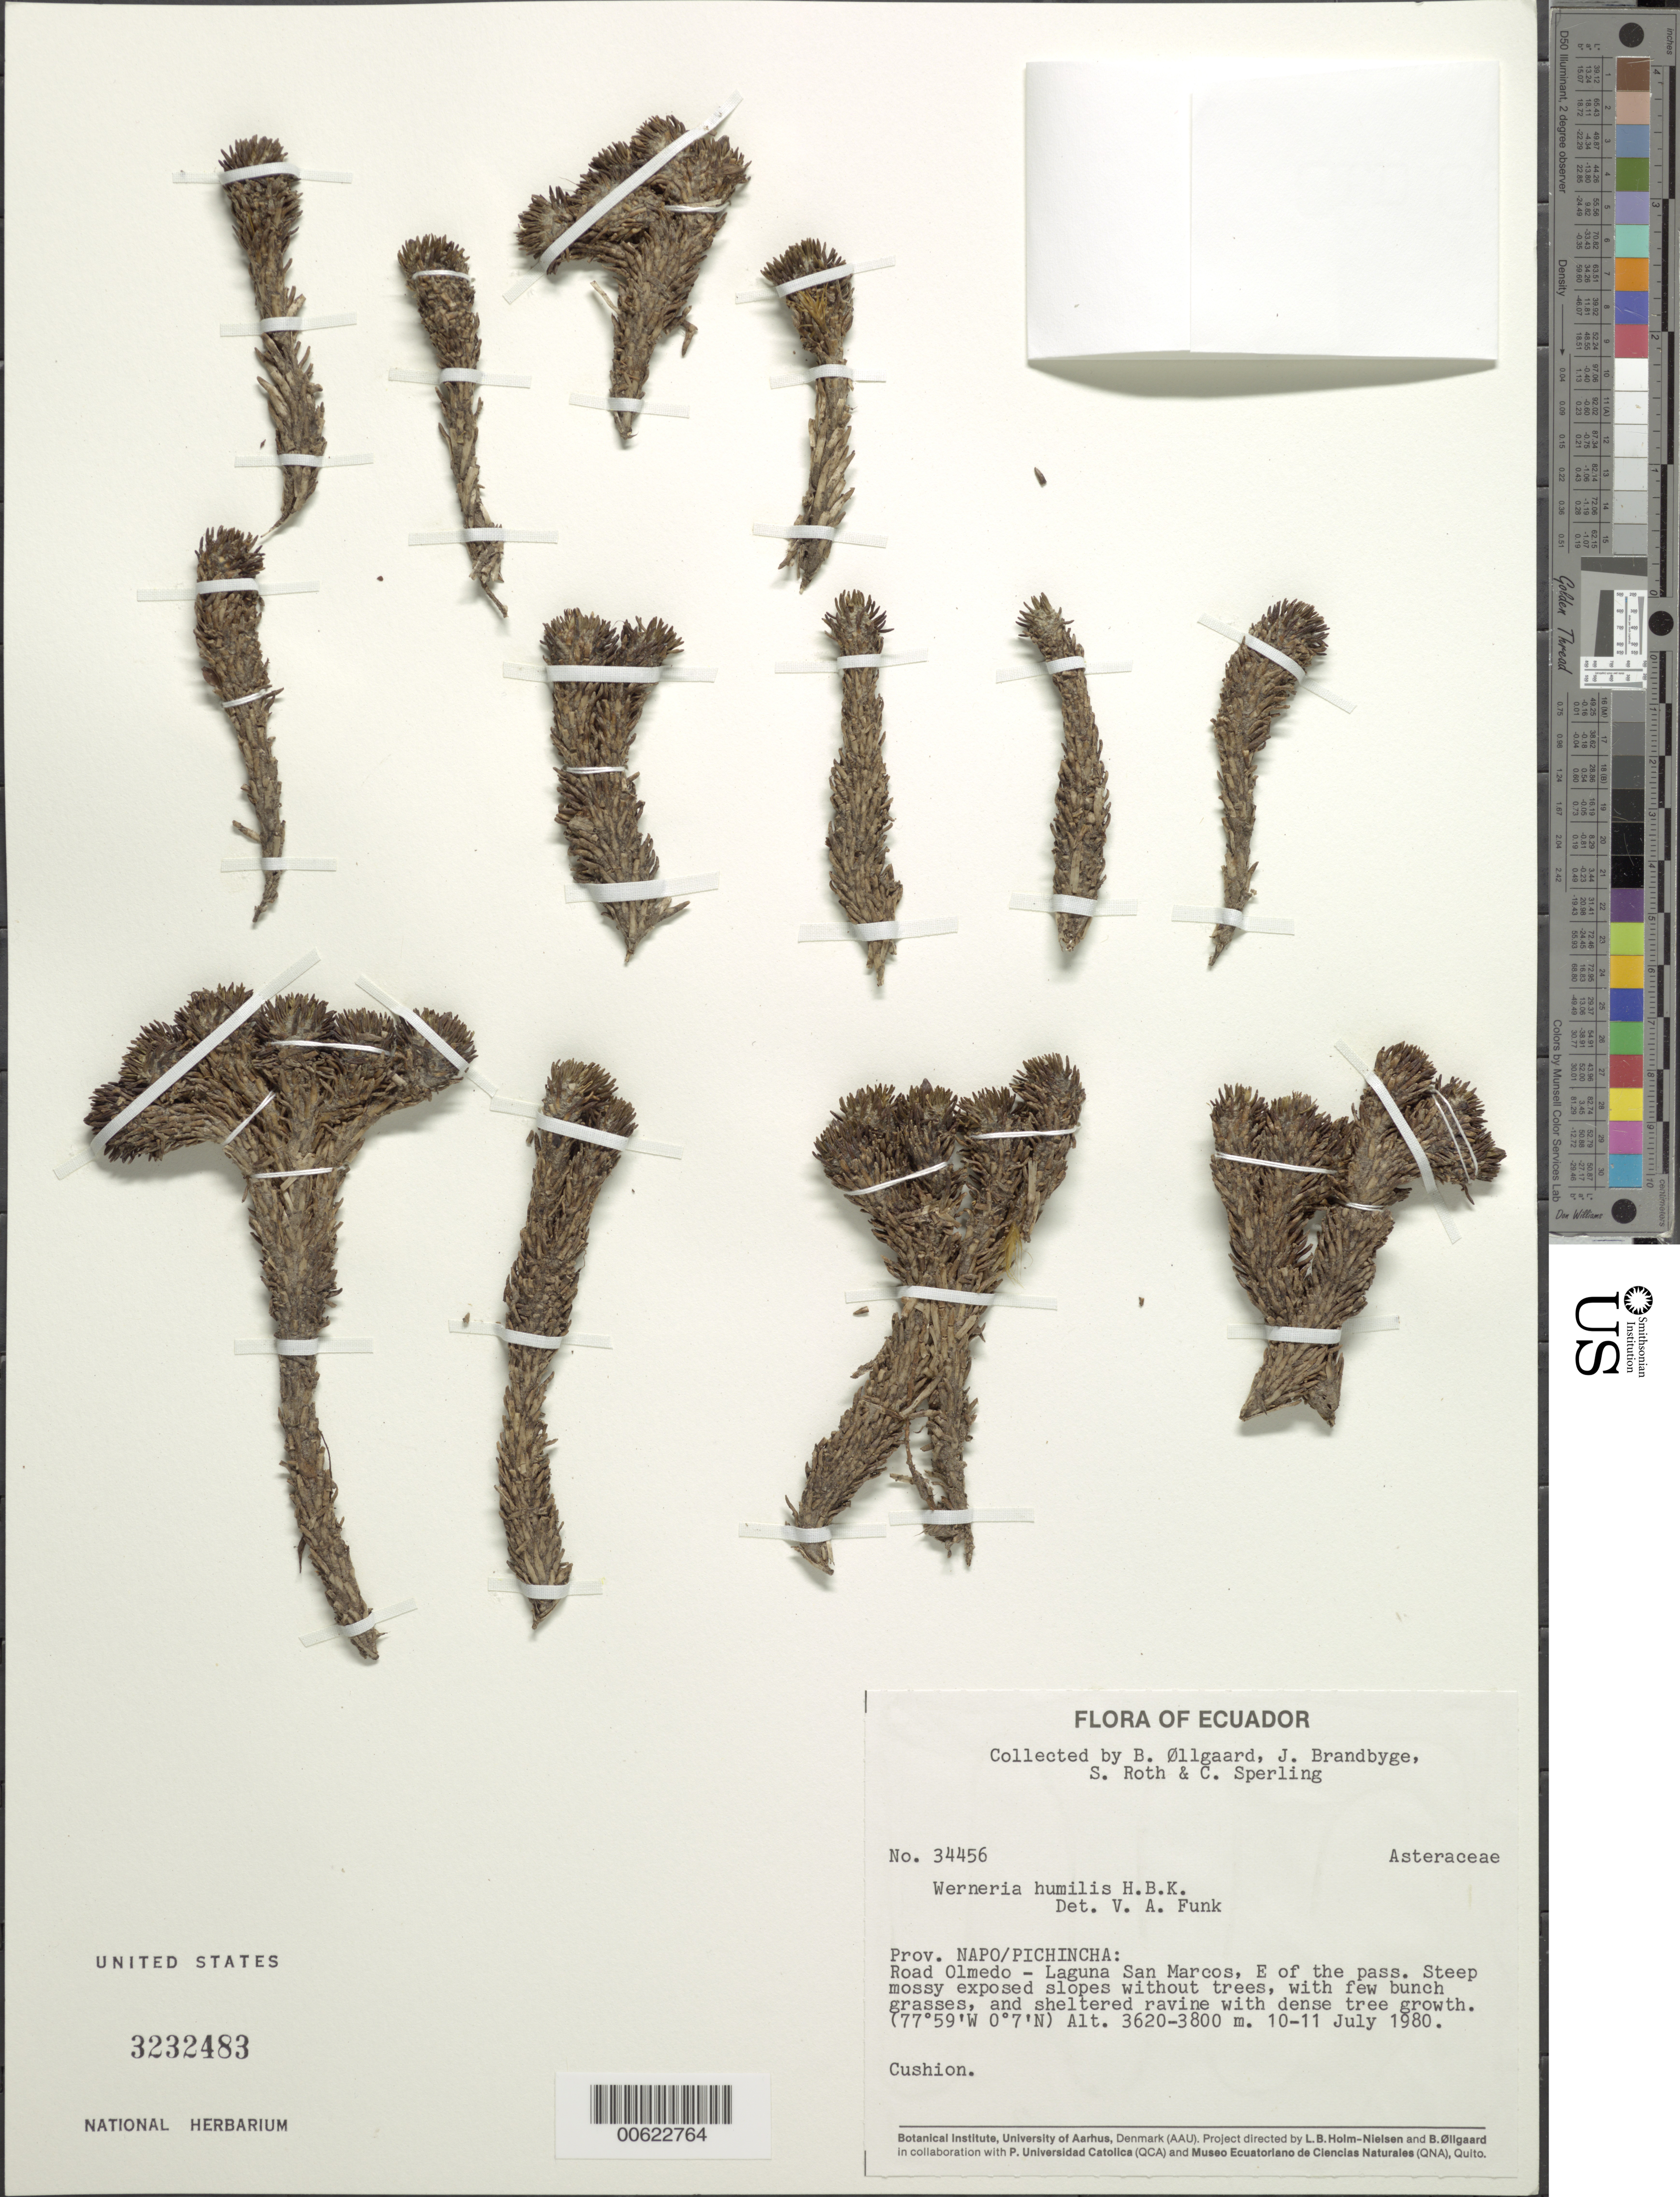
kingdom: Plantae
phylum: Tracheophyta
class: Magnoliopsida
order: Asterales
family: Asteraceae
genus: Xenophyllum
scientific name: Xenophyllum humile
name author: (Kunth) V.A. Funk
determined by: Funk, Vicki A., (BOT), Smithsonian Institution - National Museum of Natural History (UNITED STATES)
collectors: B. Øllgaard & et al.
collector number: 34456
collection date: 1980-07-10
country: Ecuador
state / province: Pichincha / Napo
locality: Olmedo, road Olmedo - Laguna San Marcos, E of pass.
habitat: Steep mossy exposed slopes without trees, with few bunch grasses, sheltered ravine with dense tree growth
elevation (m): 3620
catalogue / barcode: US 3232483